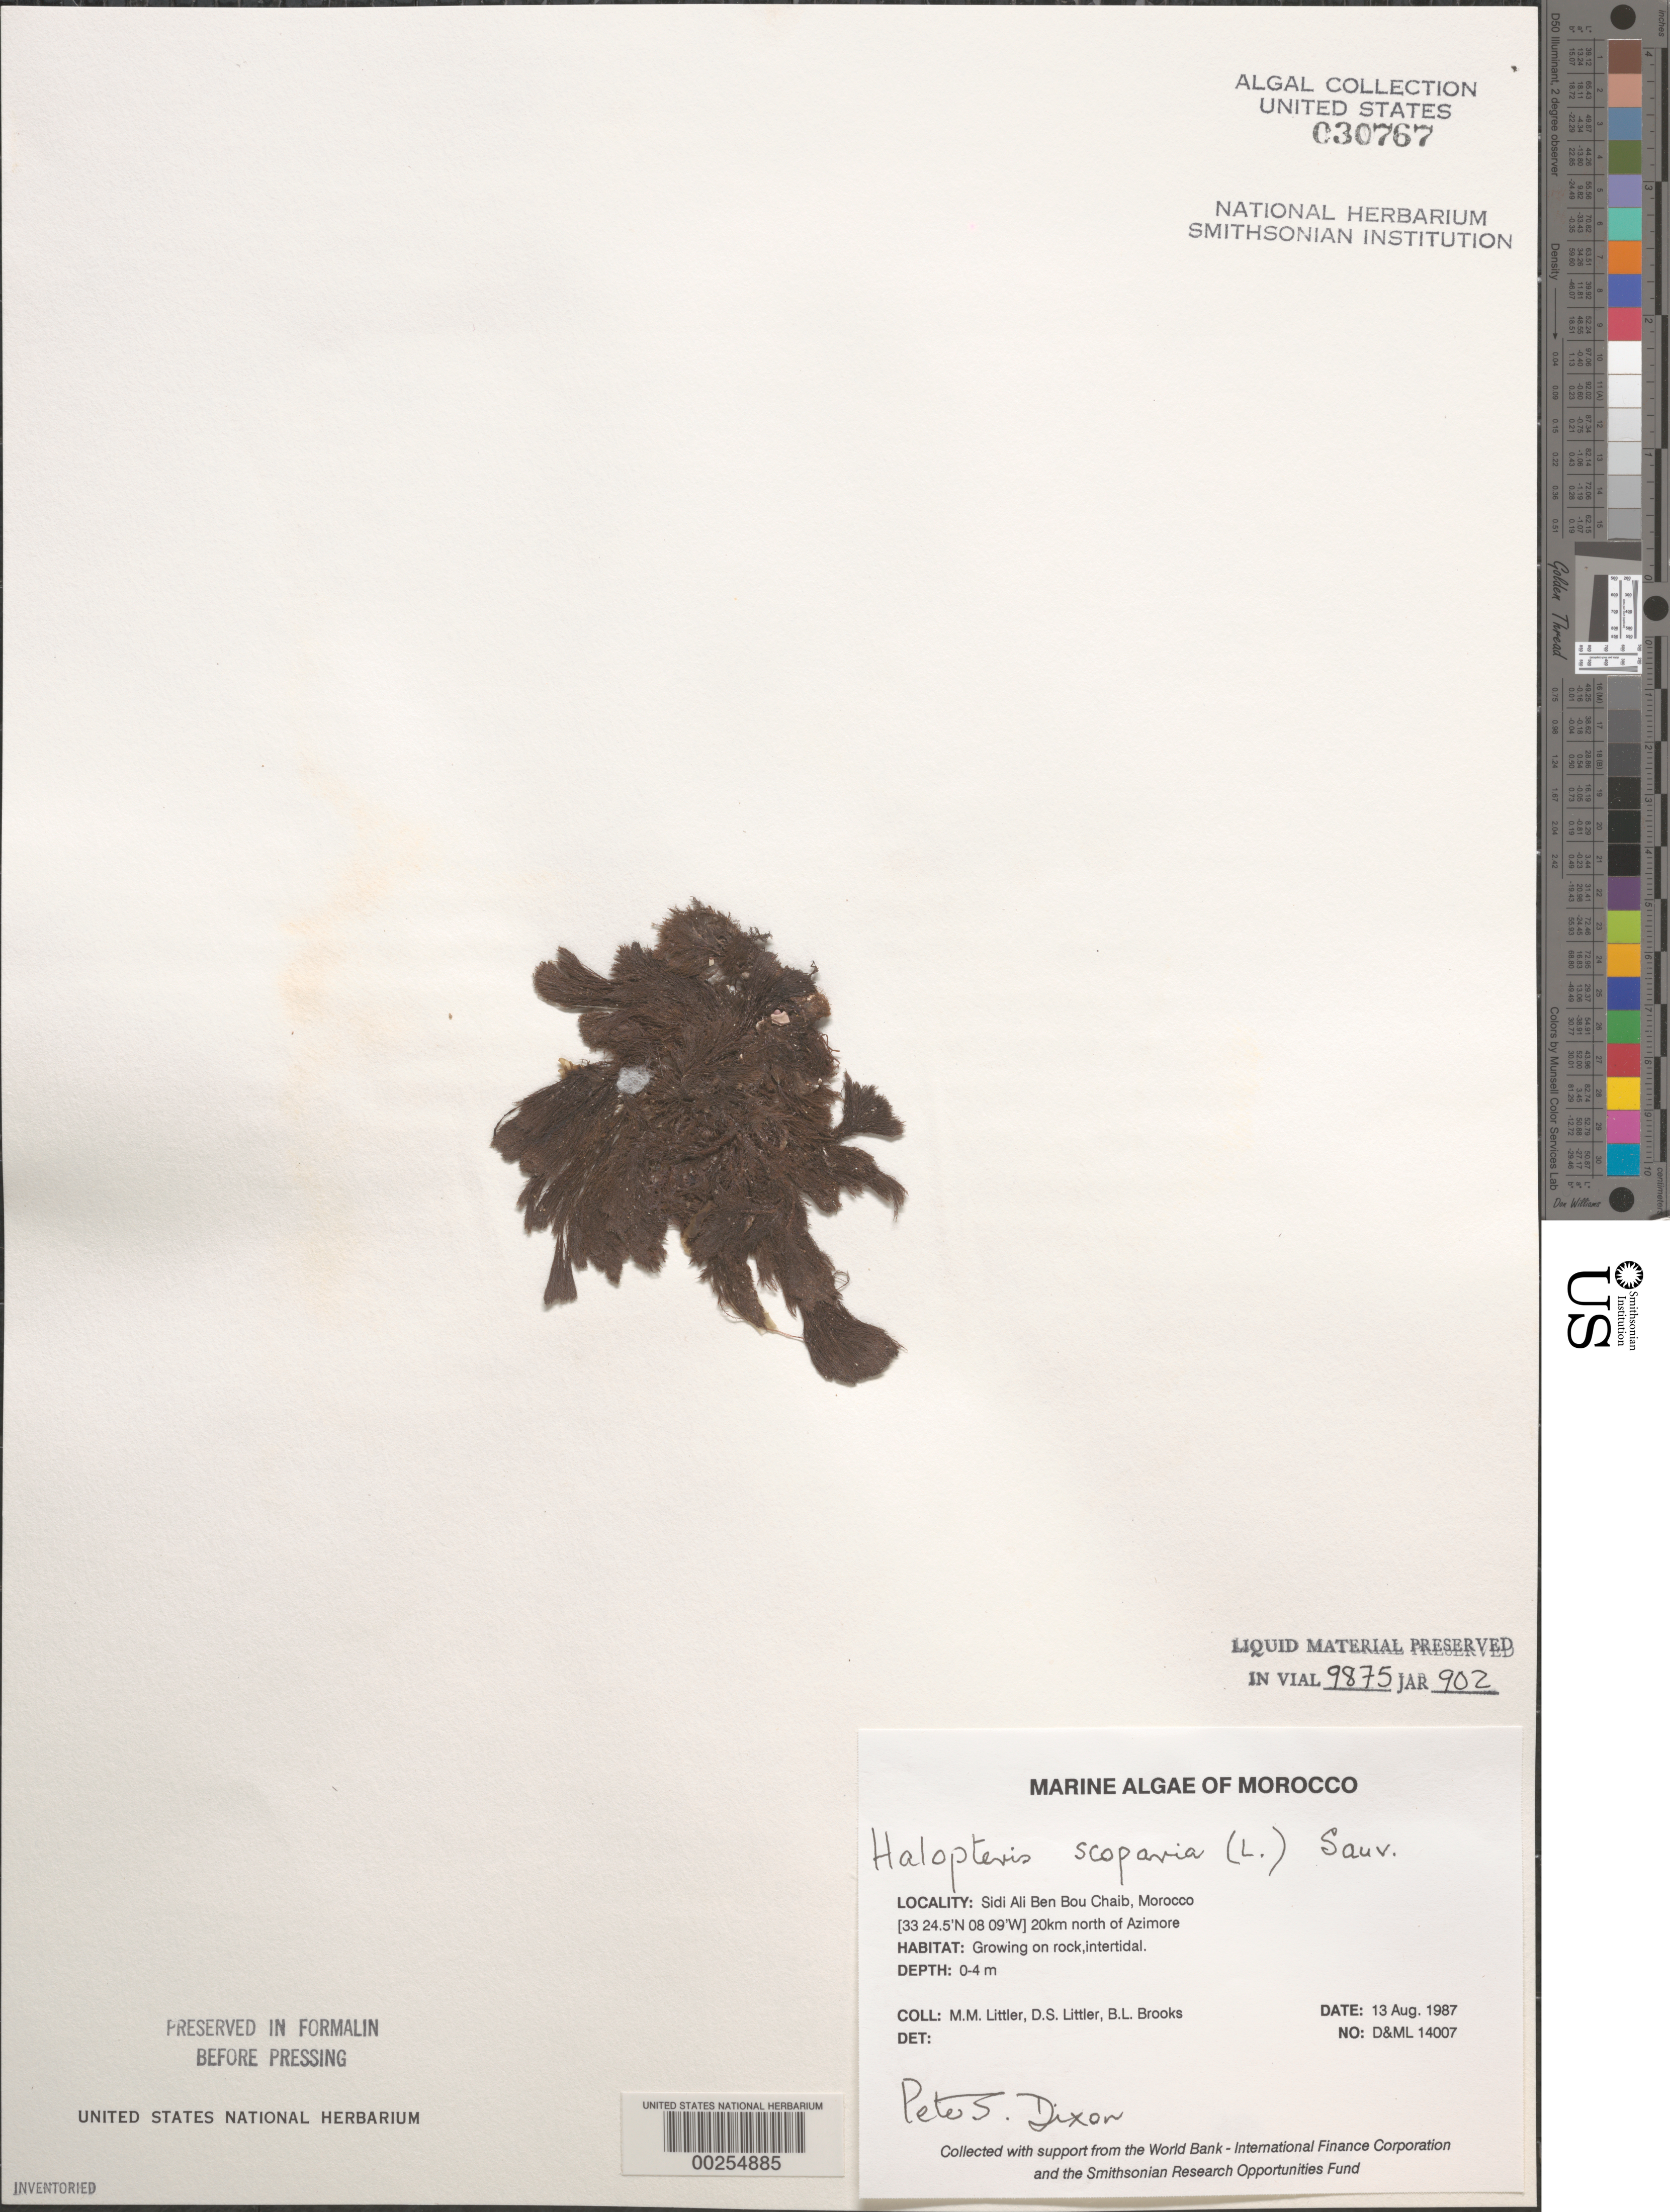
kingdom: Chromista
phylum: Ochrophyta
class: Phaeophyceae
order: Sphacelariales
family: Stypocaulaceae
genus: Halopteris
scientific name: Halopteris scoparia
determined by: Dixon, P. S.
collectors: M. M. Littler, D. S. Littler, B. Brooks & R. Rojas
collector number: D&ML 14007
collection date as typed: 13 Aug 1987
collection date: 1987-08-13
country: Morocco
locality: Sidi Ali Ben Bou Chaib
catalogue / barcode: US 30767